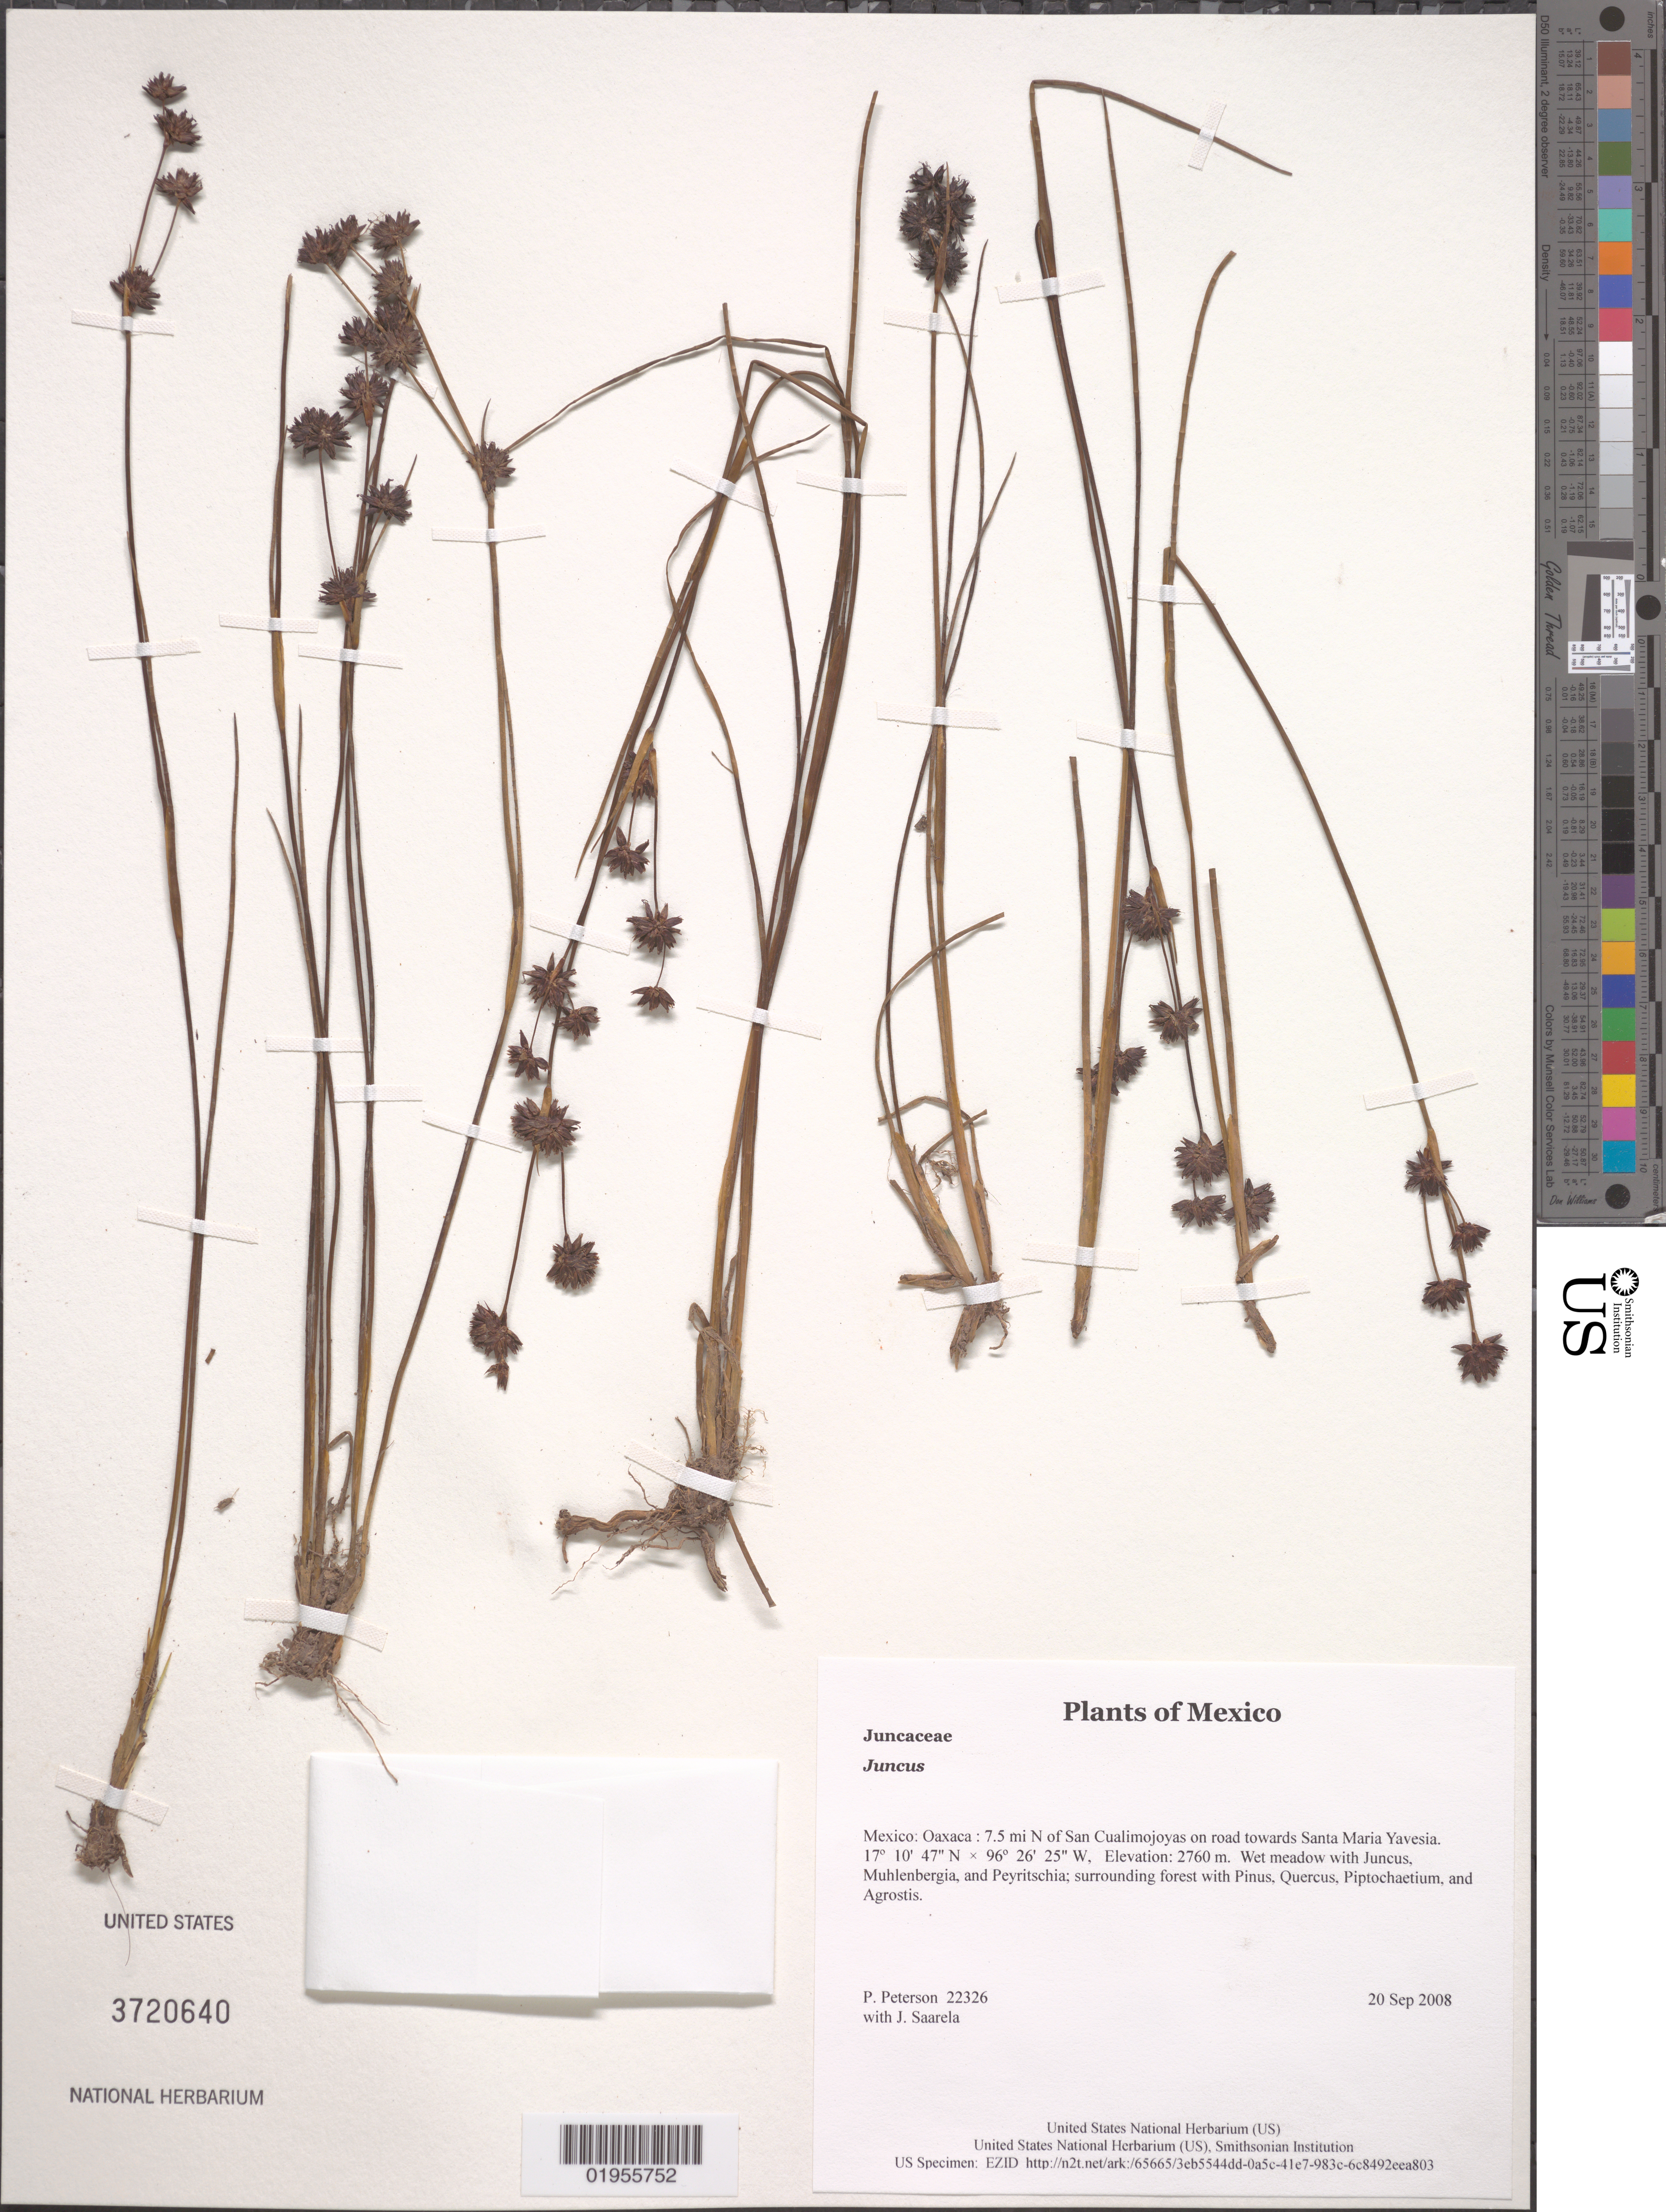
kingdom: Plantae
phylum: Tracheophyta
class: Liliopsida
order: Poales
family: Juncaceae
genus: Juncus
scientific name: Juncus sp.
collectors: P. M. Peterson & J. Saarela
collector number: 22326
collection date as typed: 20 Sep 2008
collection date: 2008-09-20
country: Mexico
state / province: Oaxaca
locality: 7.5 mi N of San Cualimojoyas on road towards Santa Maria Yavesia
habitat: Wet meadow with Juncus, Muhlenbergia, and Peyritschia; surrounding forest with Pinus, Quercus, Piptochaetium, and Agrostis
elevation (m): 2760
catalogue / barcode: US 3720640